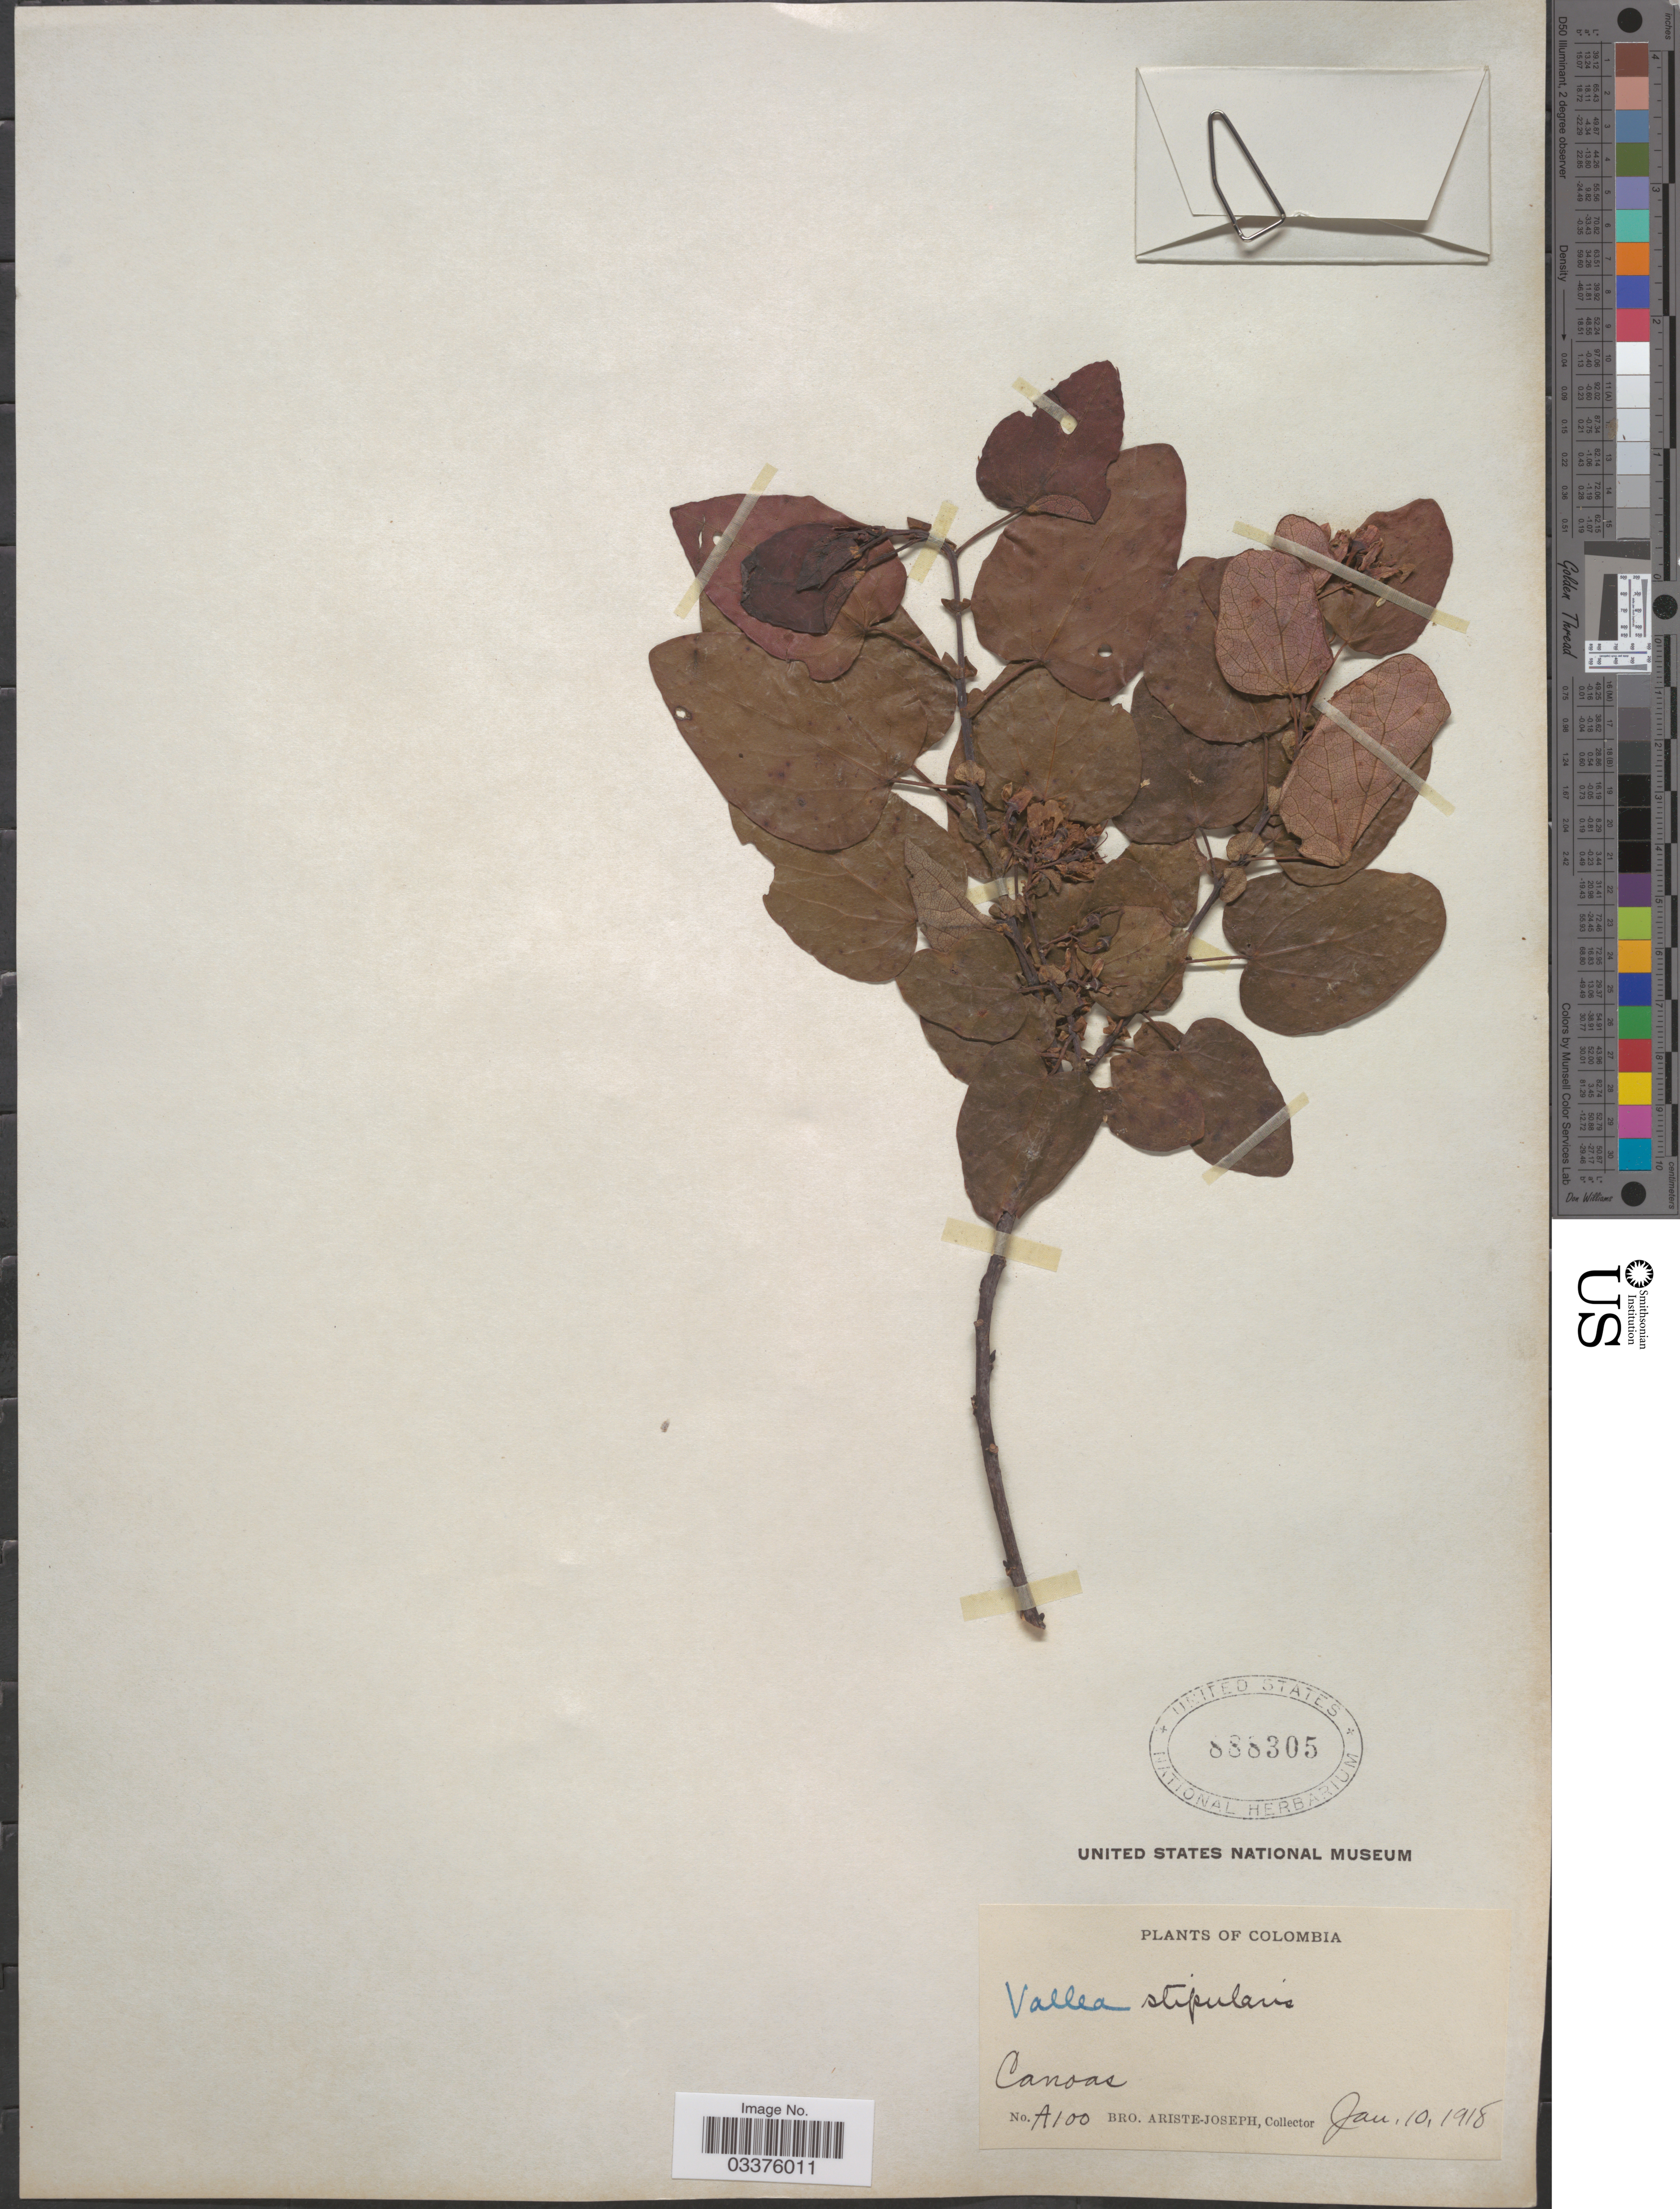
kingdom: Plantae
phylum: Tracheophyta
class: Magnoliopsida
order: Oxalidales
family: Elaeocarpaceae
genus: Vallea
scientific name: Vallea stipularis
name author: L. f.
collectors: Bro. Ariste-Joseph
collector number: A100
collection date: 1918-01-10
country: Colombia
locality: Canoas.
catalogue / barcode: US 888305